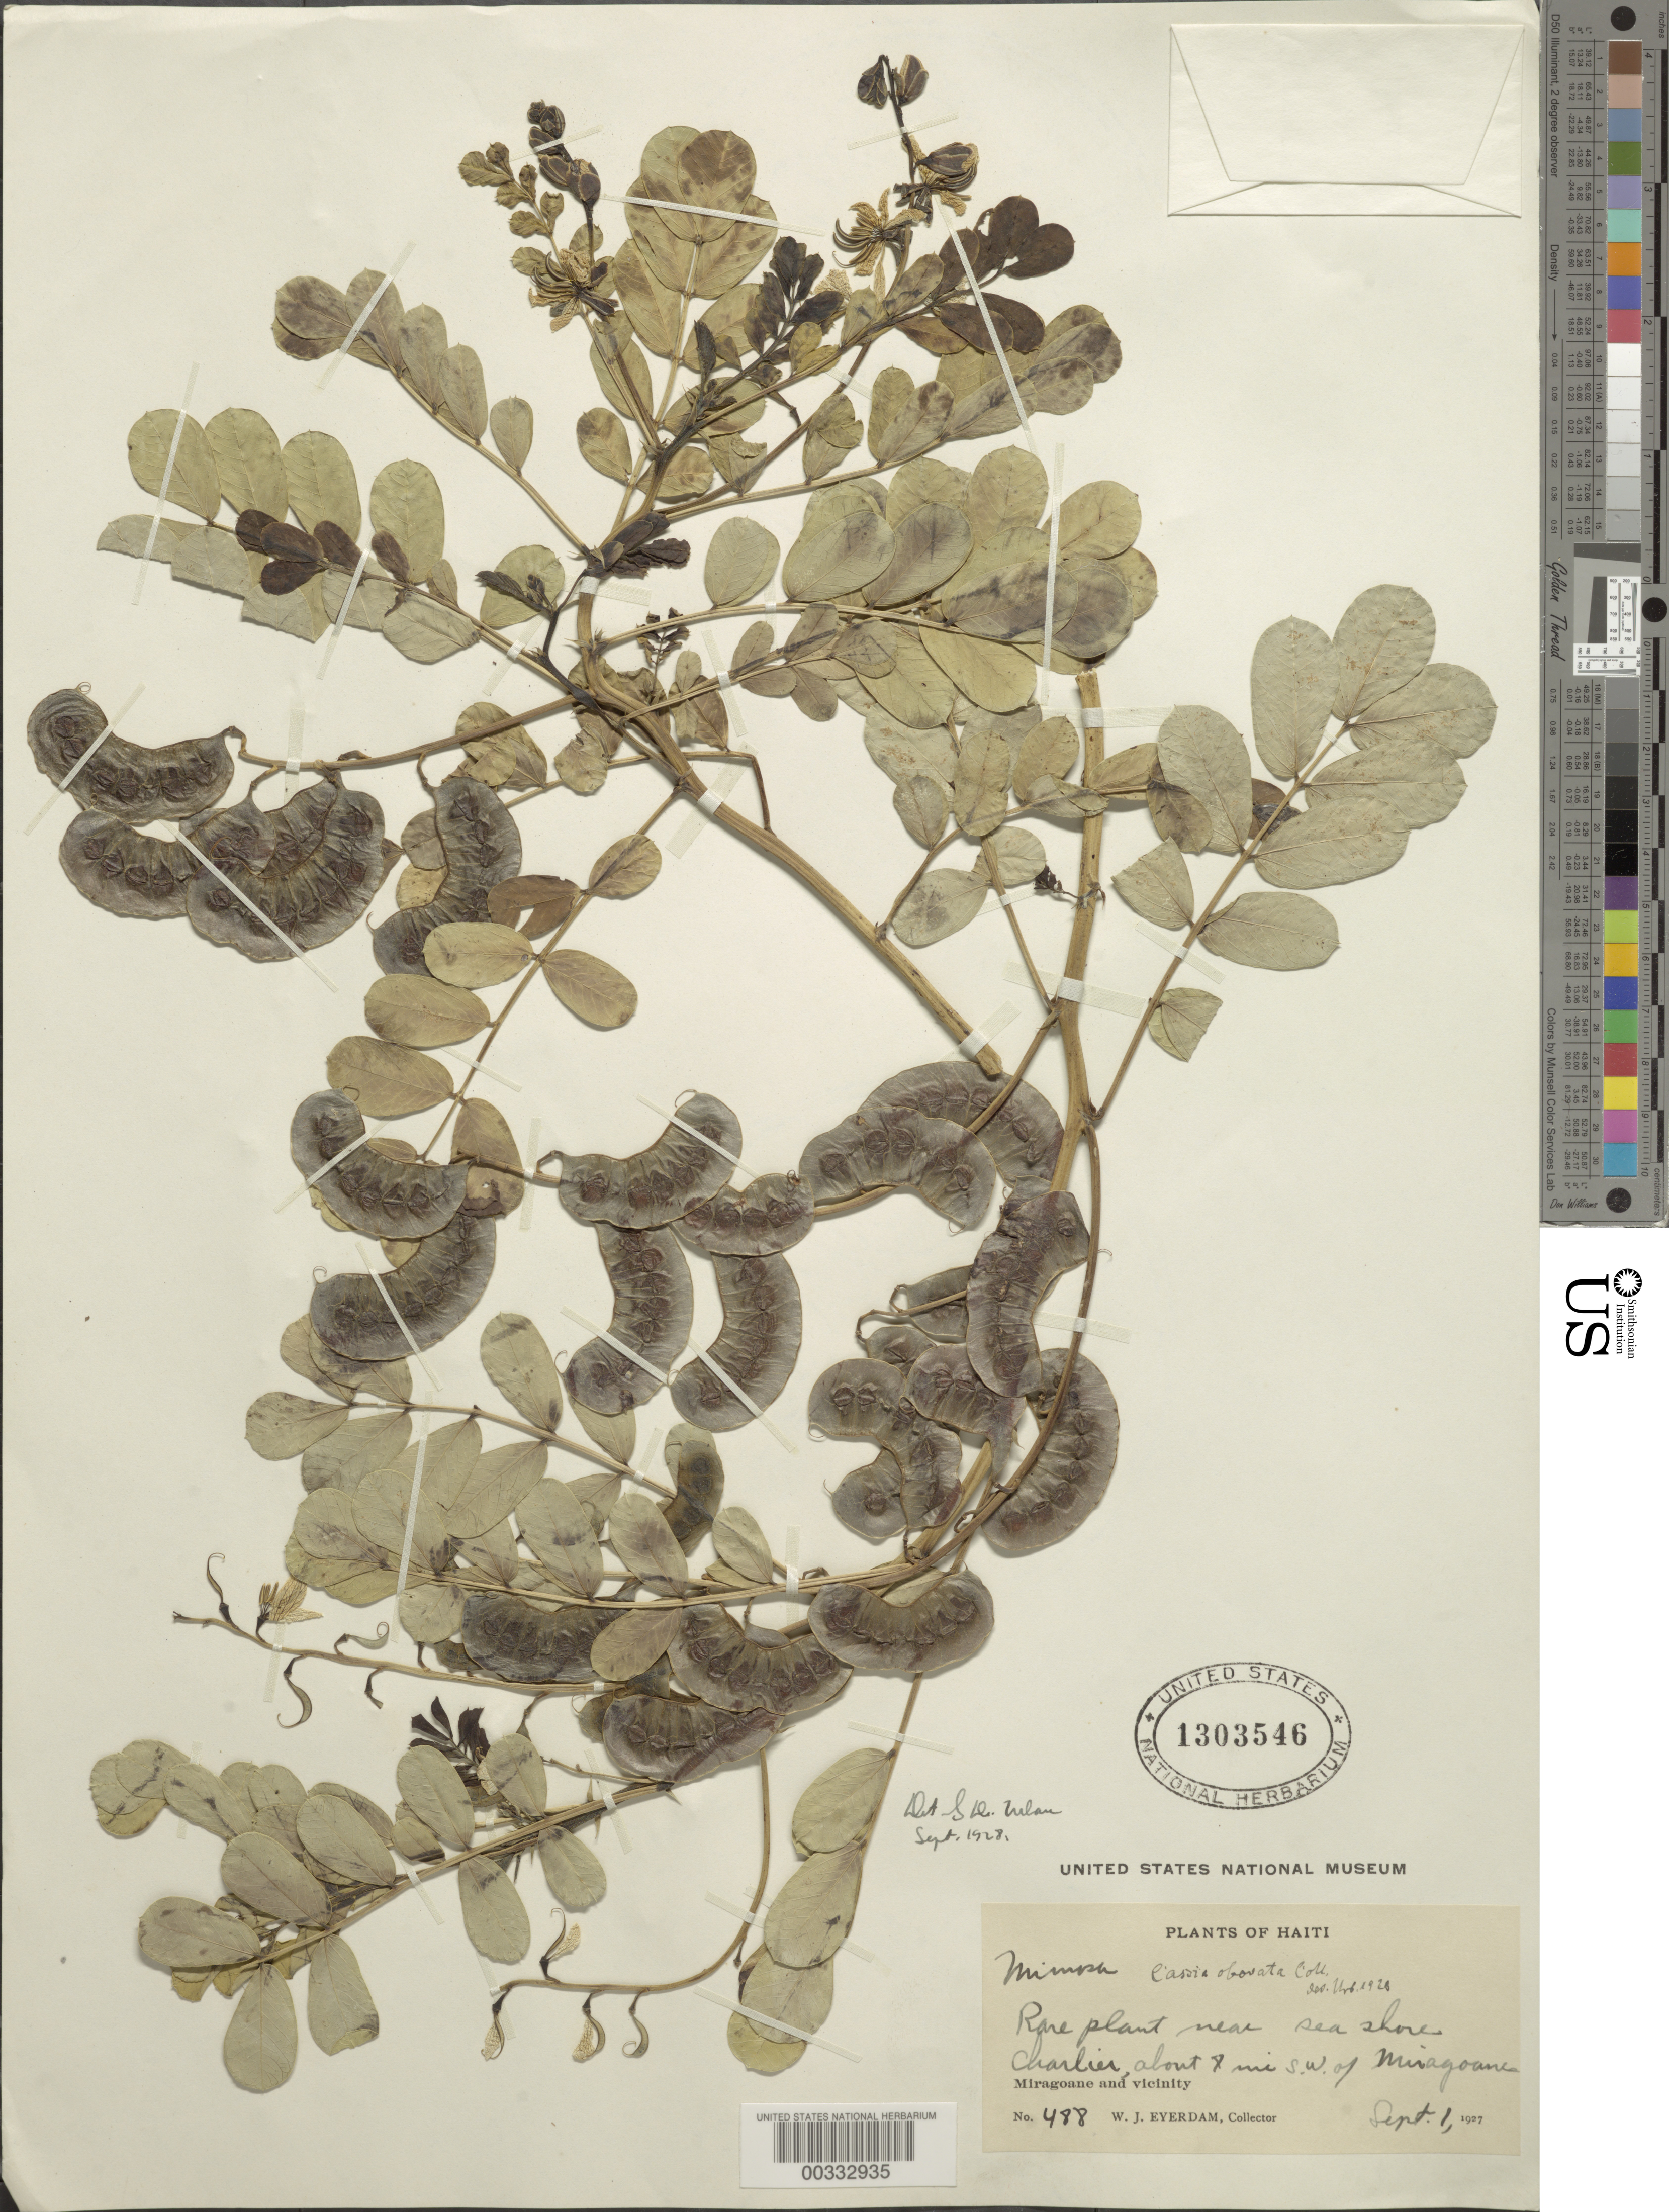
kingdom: Plantae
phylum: Tracheophyta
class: Magnoliopsida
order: Fabales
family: Fabaceae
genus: Senna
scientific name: Senna italica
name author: Mill.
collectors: W. J. Eyerdam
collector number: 488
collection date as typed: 01 Sep 1927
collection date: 1927-09-01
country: Haiti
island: Hispaniola Island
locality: Charlier, about 7 mi sw of miragoane, near sea shore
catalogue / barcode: US 1303546